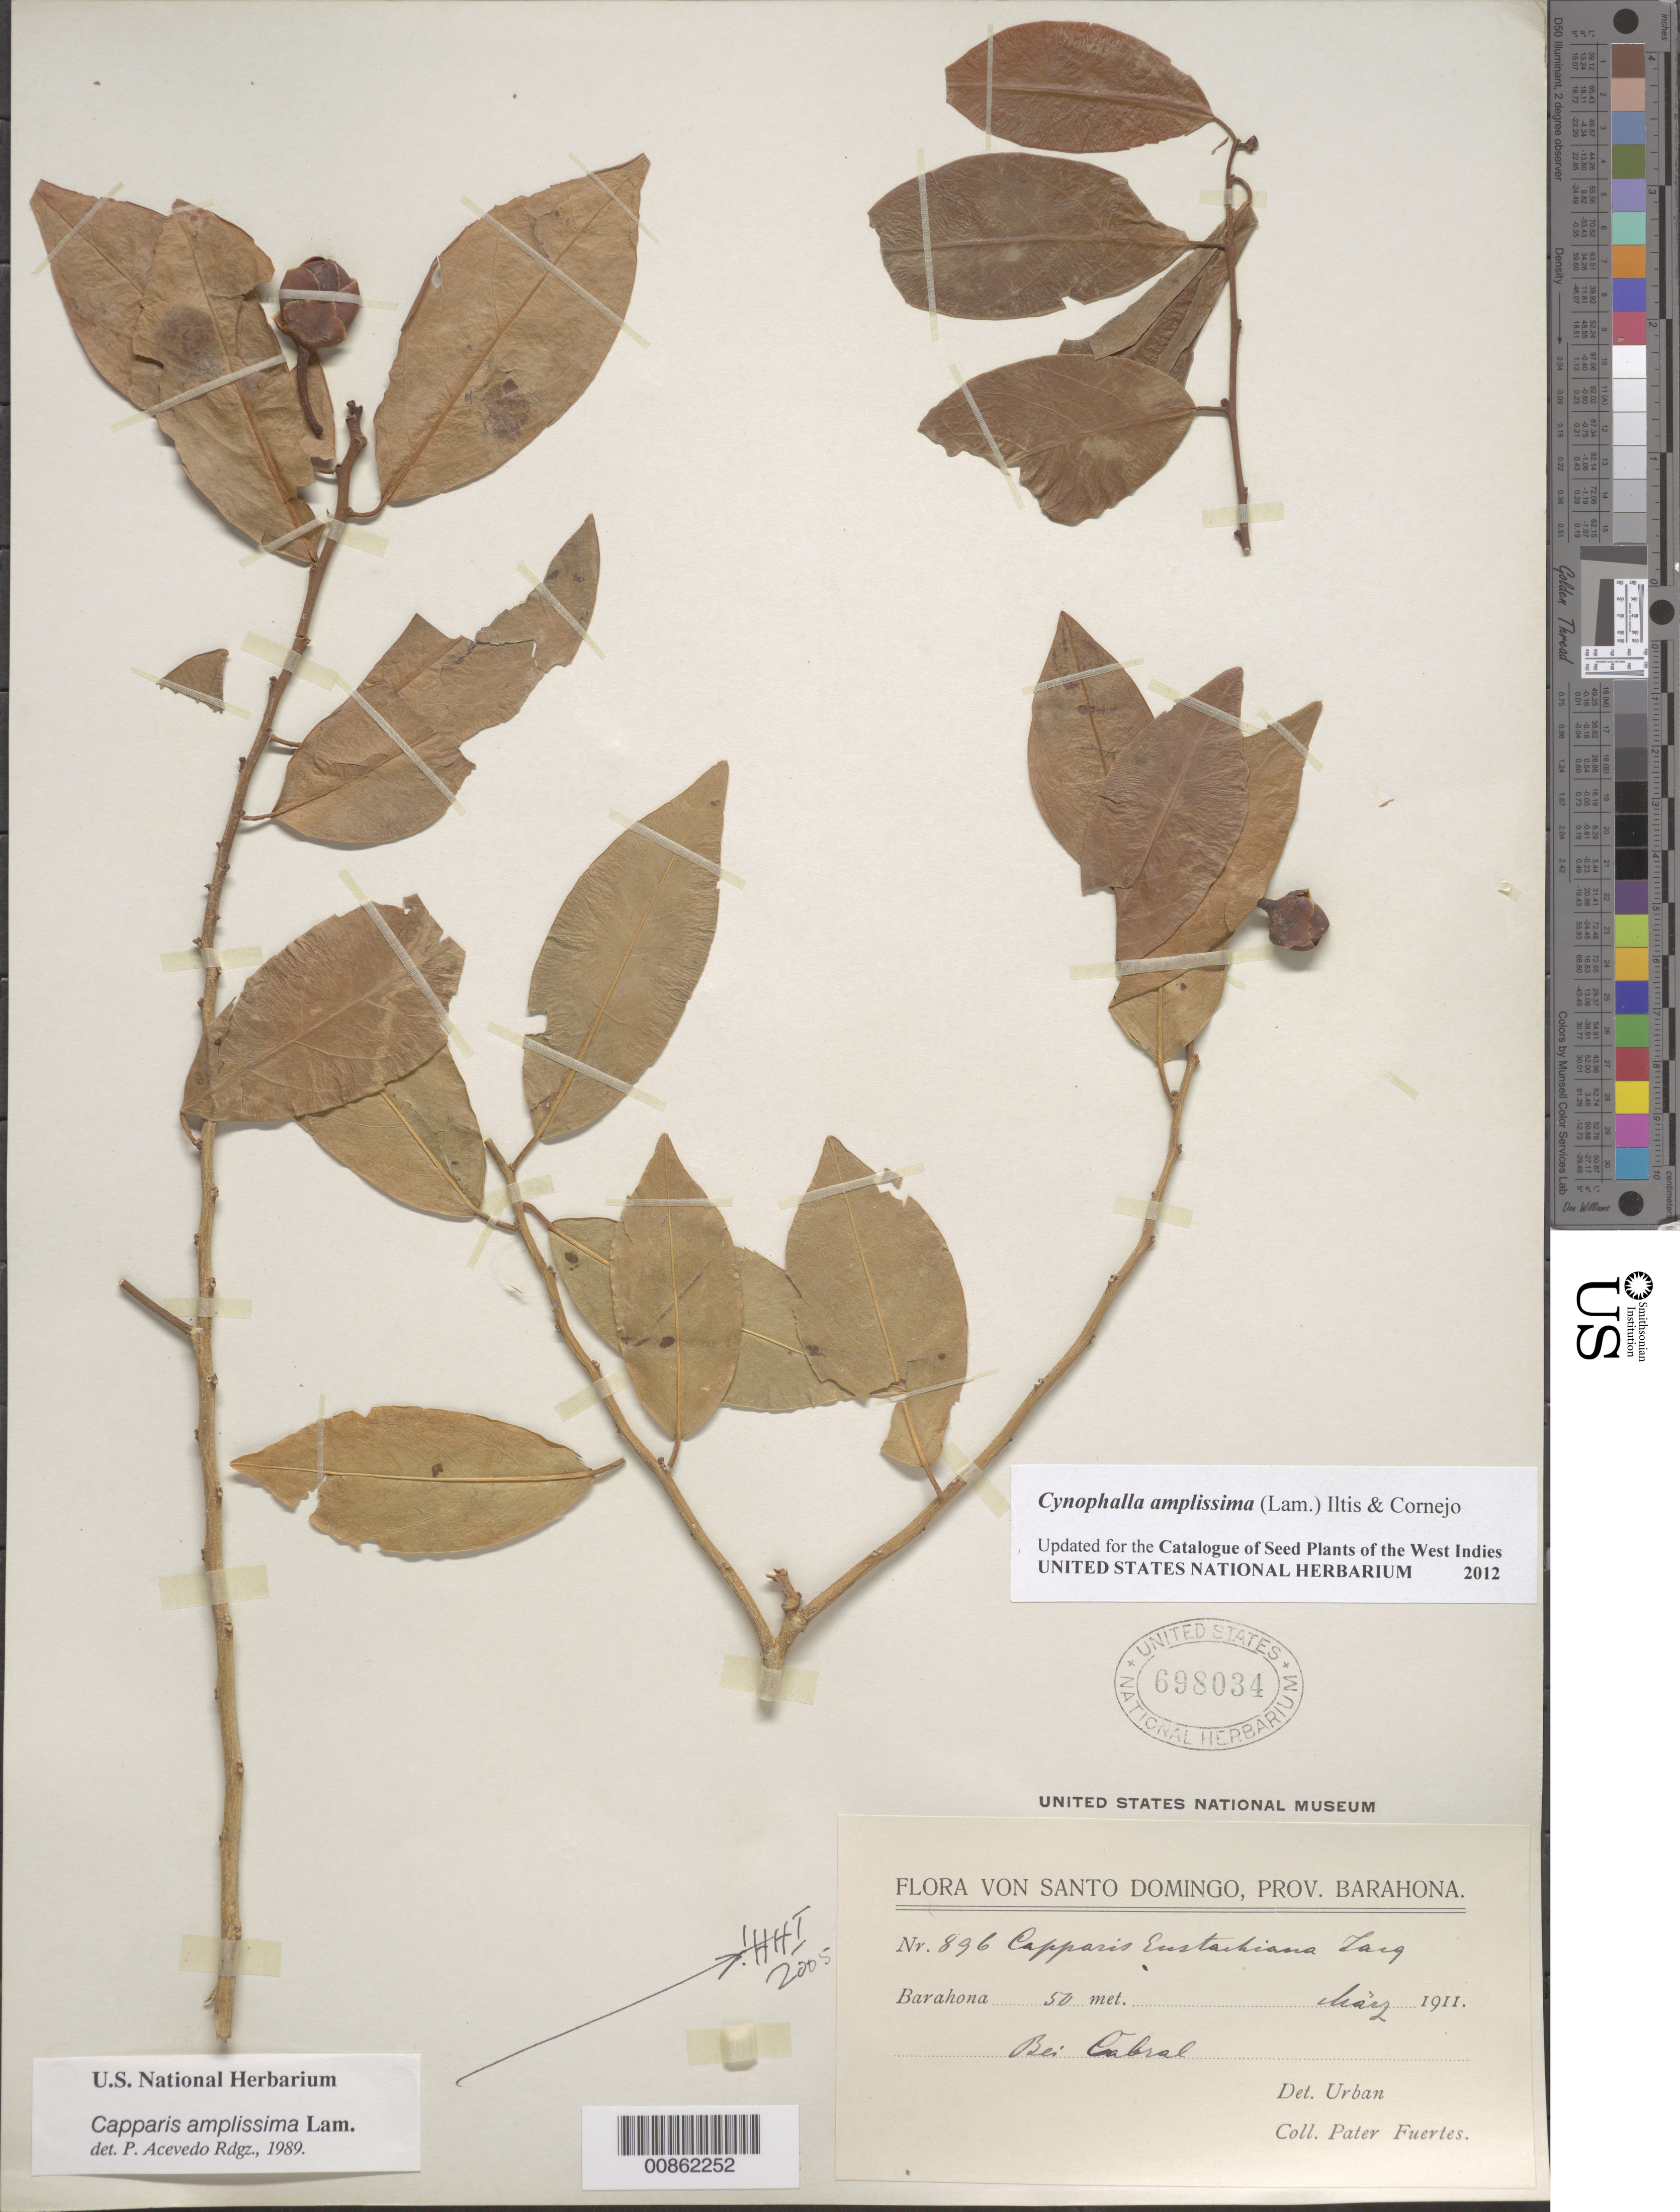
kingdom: Plantae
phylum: Tracheophyta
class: Magnoliopsida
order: Brassicales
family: Capparaceae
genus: Cynophalla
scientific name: Cynophalla amplissima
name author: (Lam.) Iltis & Cornejo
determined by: Iltis, Hugh Hellmut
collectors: M. D. Fuertes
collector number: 896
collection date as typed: May 1911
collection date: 1911-05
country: Dominican Republic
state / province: Barahona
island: Hispaniola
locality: Bei Cabral.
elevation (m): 50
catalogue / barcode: US 698034